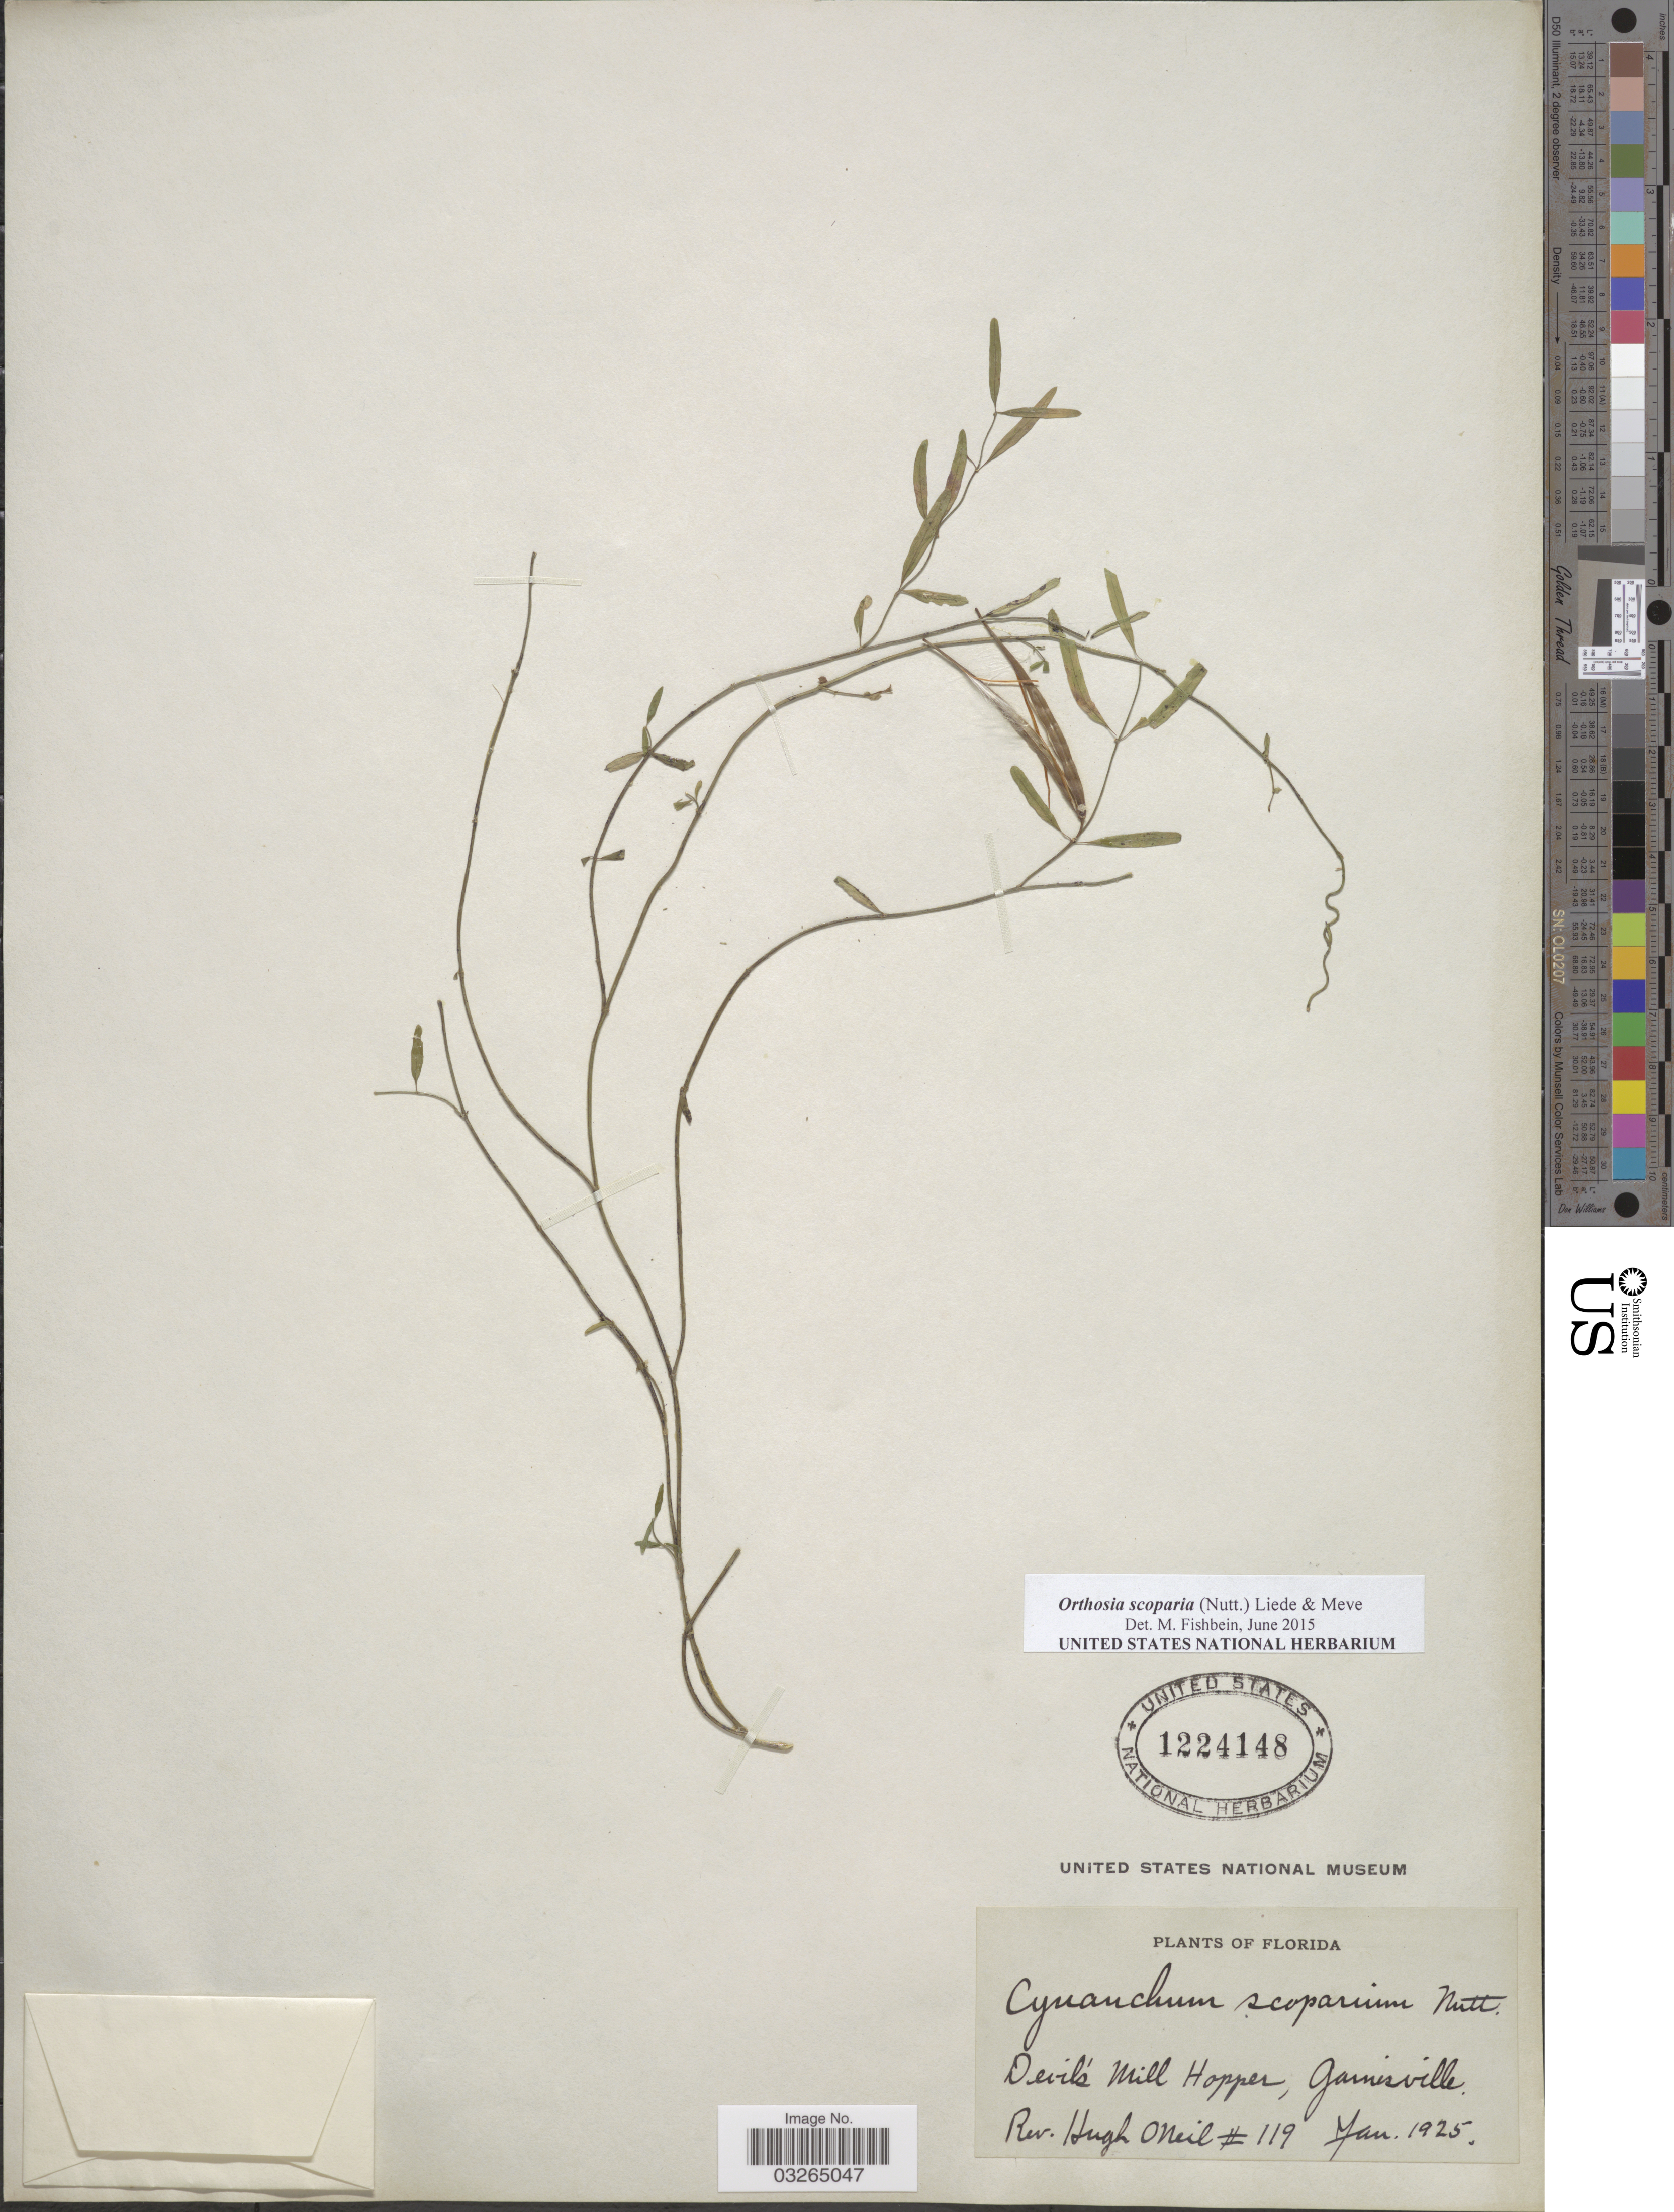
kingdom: Plantae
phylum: Tracheophyta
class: Magnoliopsida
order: Gentianales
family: Apocynaceae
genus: Orthosia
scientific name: Orthosia scoparia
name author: (Nutt.) Liede & Meve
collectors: H. O'Neill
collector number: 119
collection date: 1925-01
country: United States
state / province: Florida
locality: Devil's Mill Hopper, Gainesville.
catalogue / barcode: US 1224148